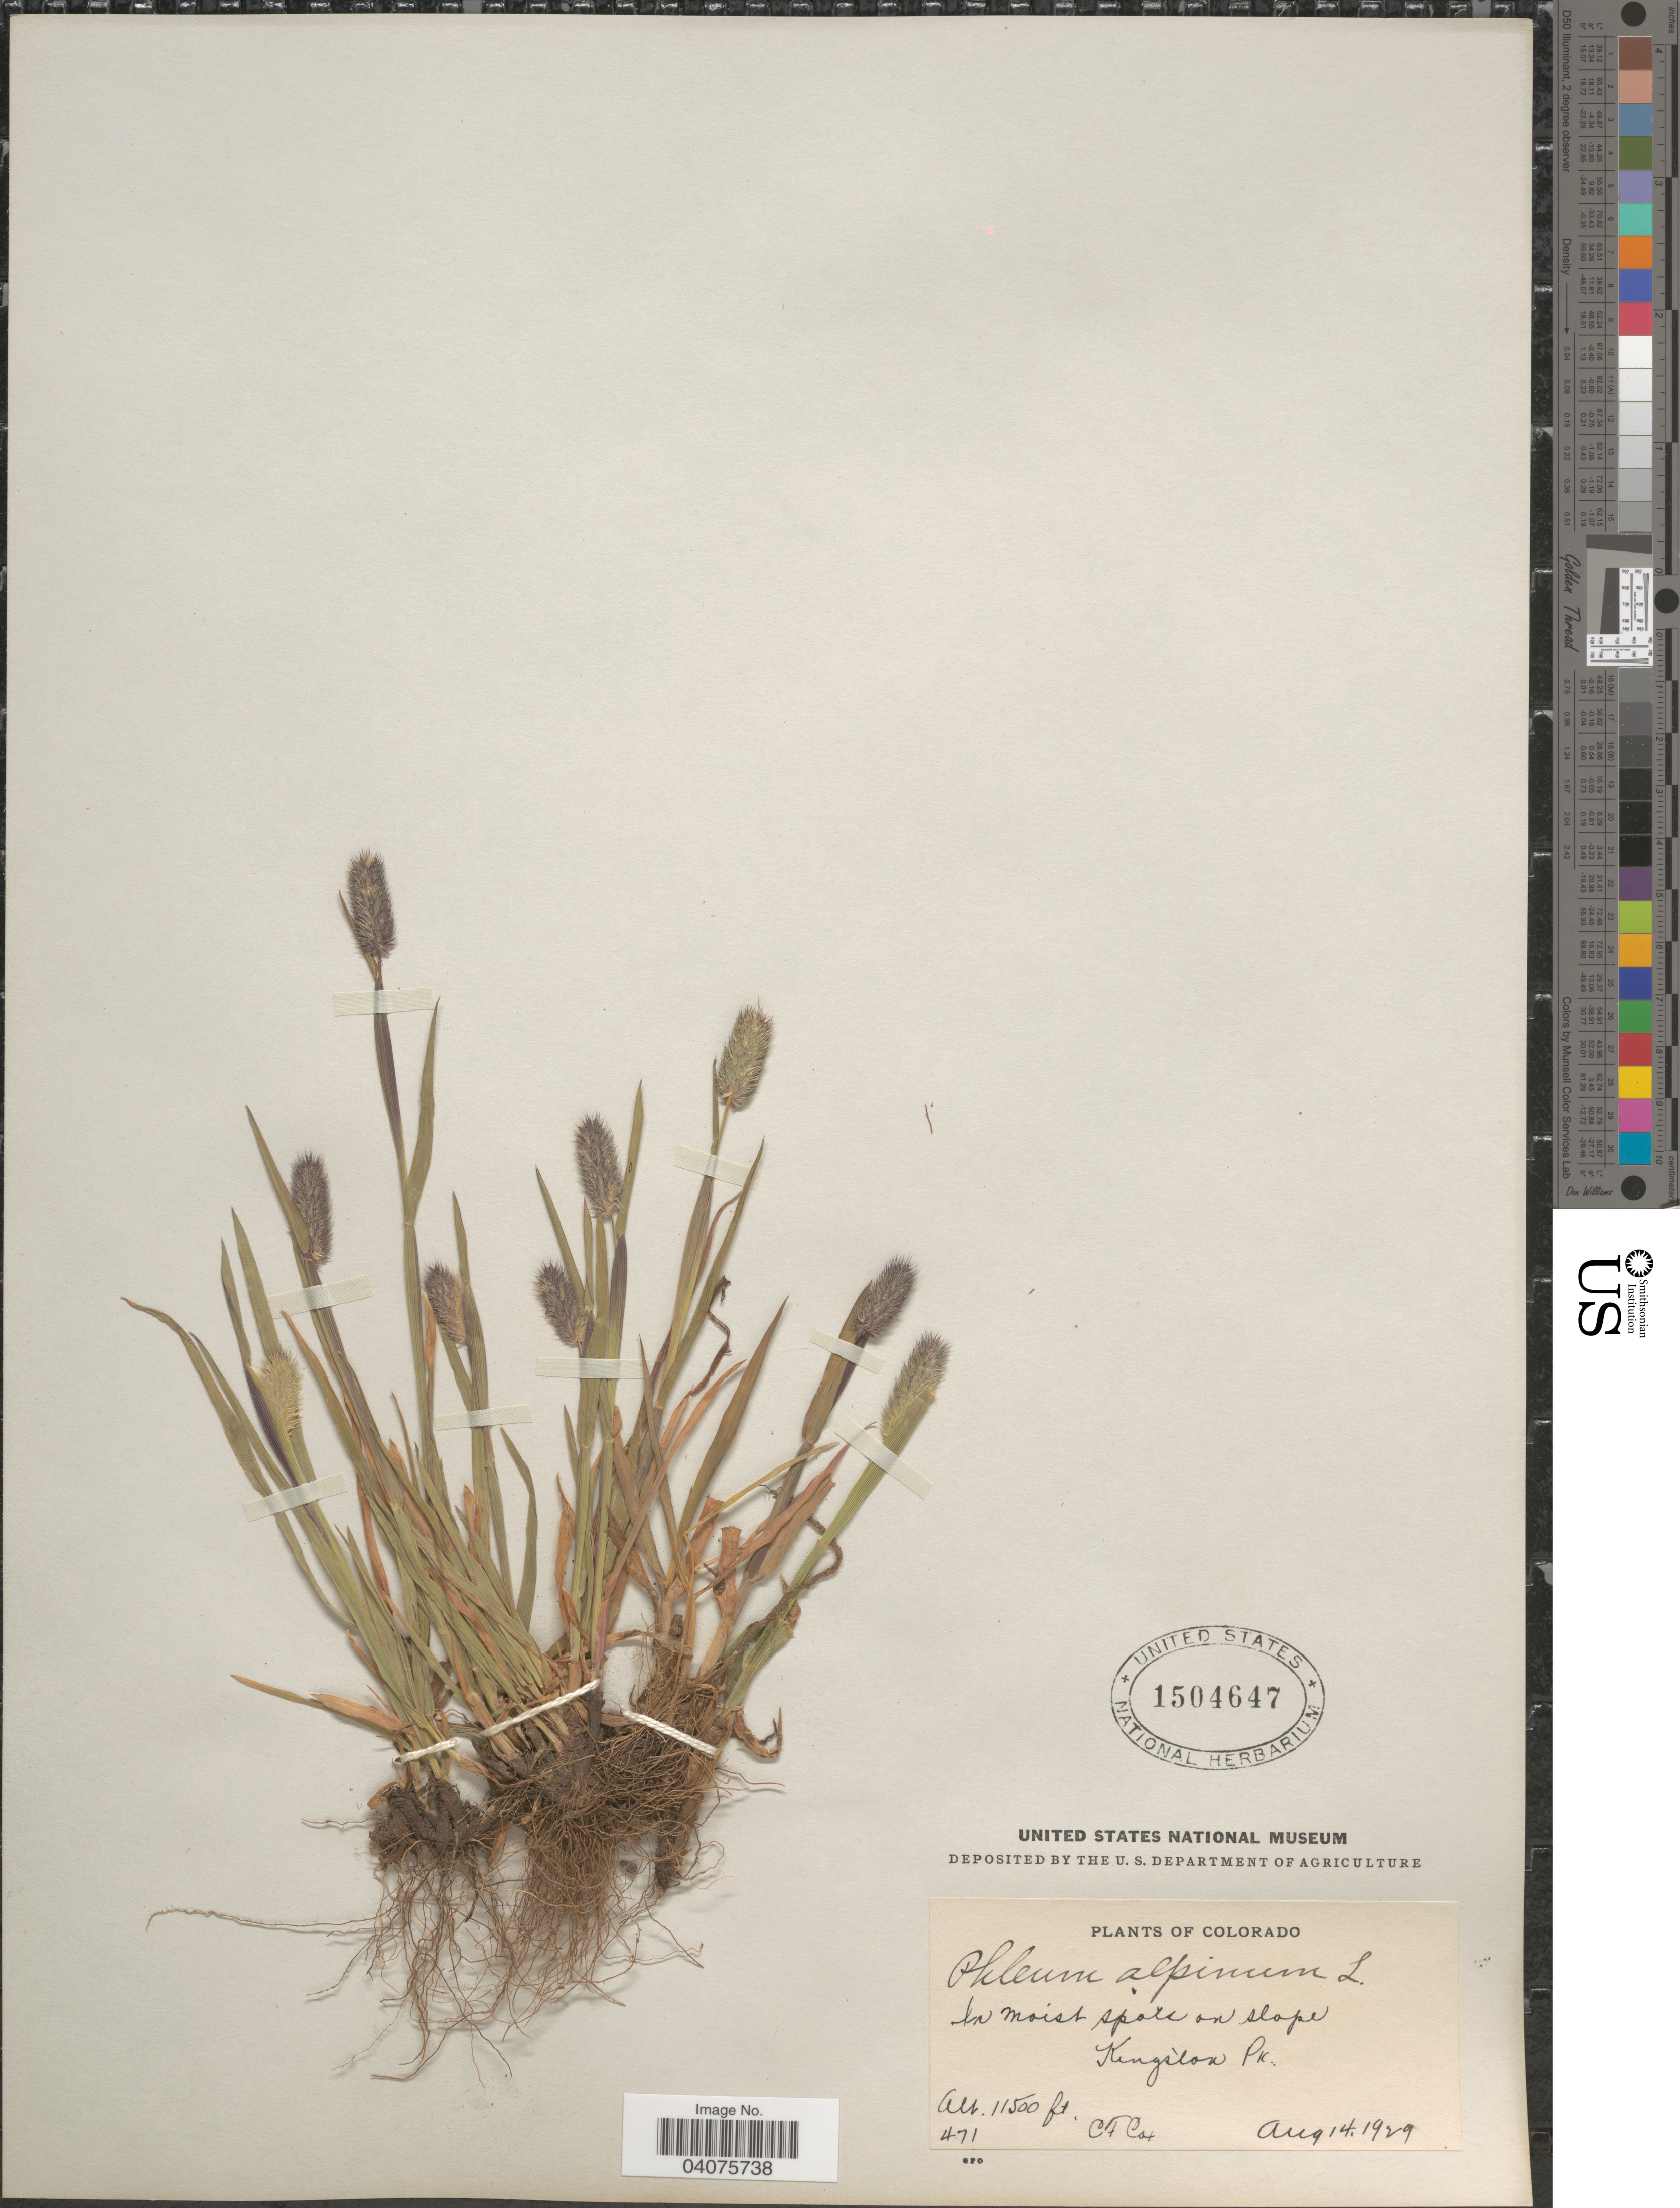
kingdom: Plantae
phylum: Tracheophyta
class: Liliopsida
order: Poales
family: Poaceae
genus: Phleum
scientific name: Phleum alpinum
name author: L.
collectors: C. Cox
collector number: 471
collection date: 1929-08-14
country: United States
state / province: Colorado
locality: In moist spots on slope, Kingston Pk.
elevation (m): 3505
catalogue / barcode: US 1504647